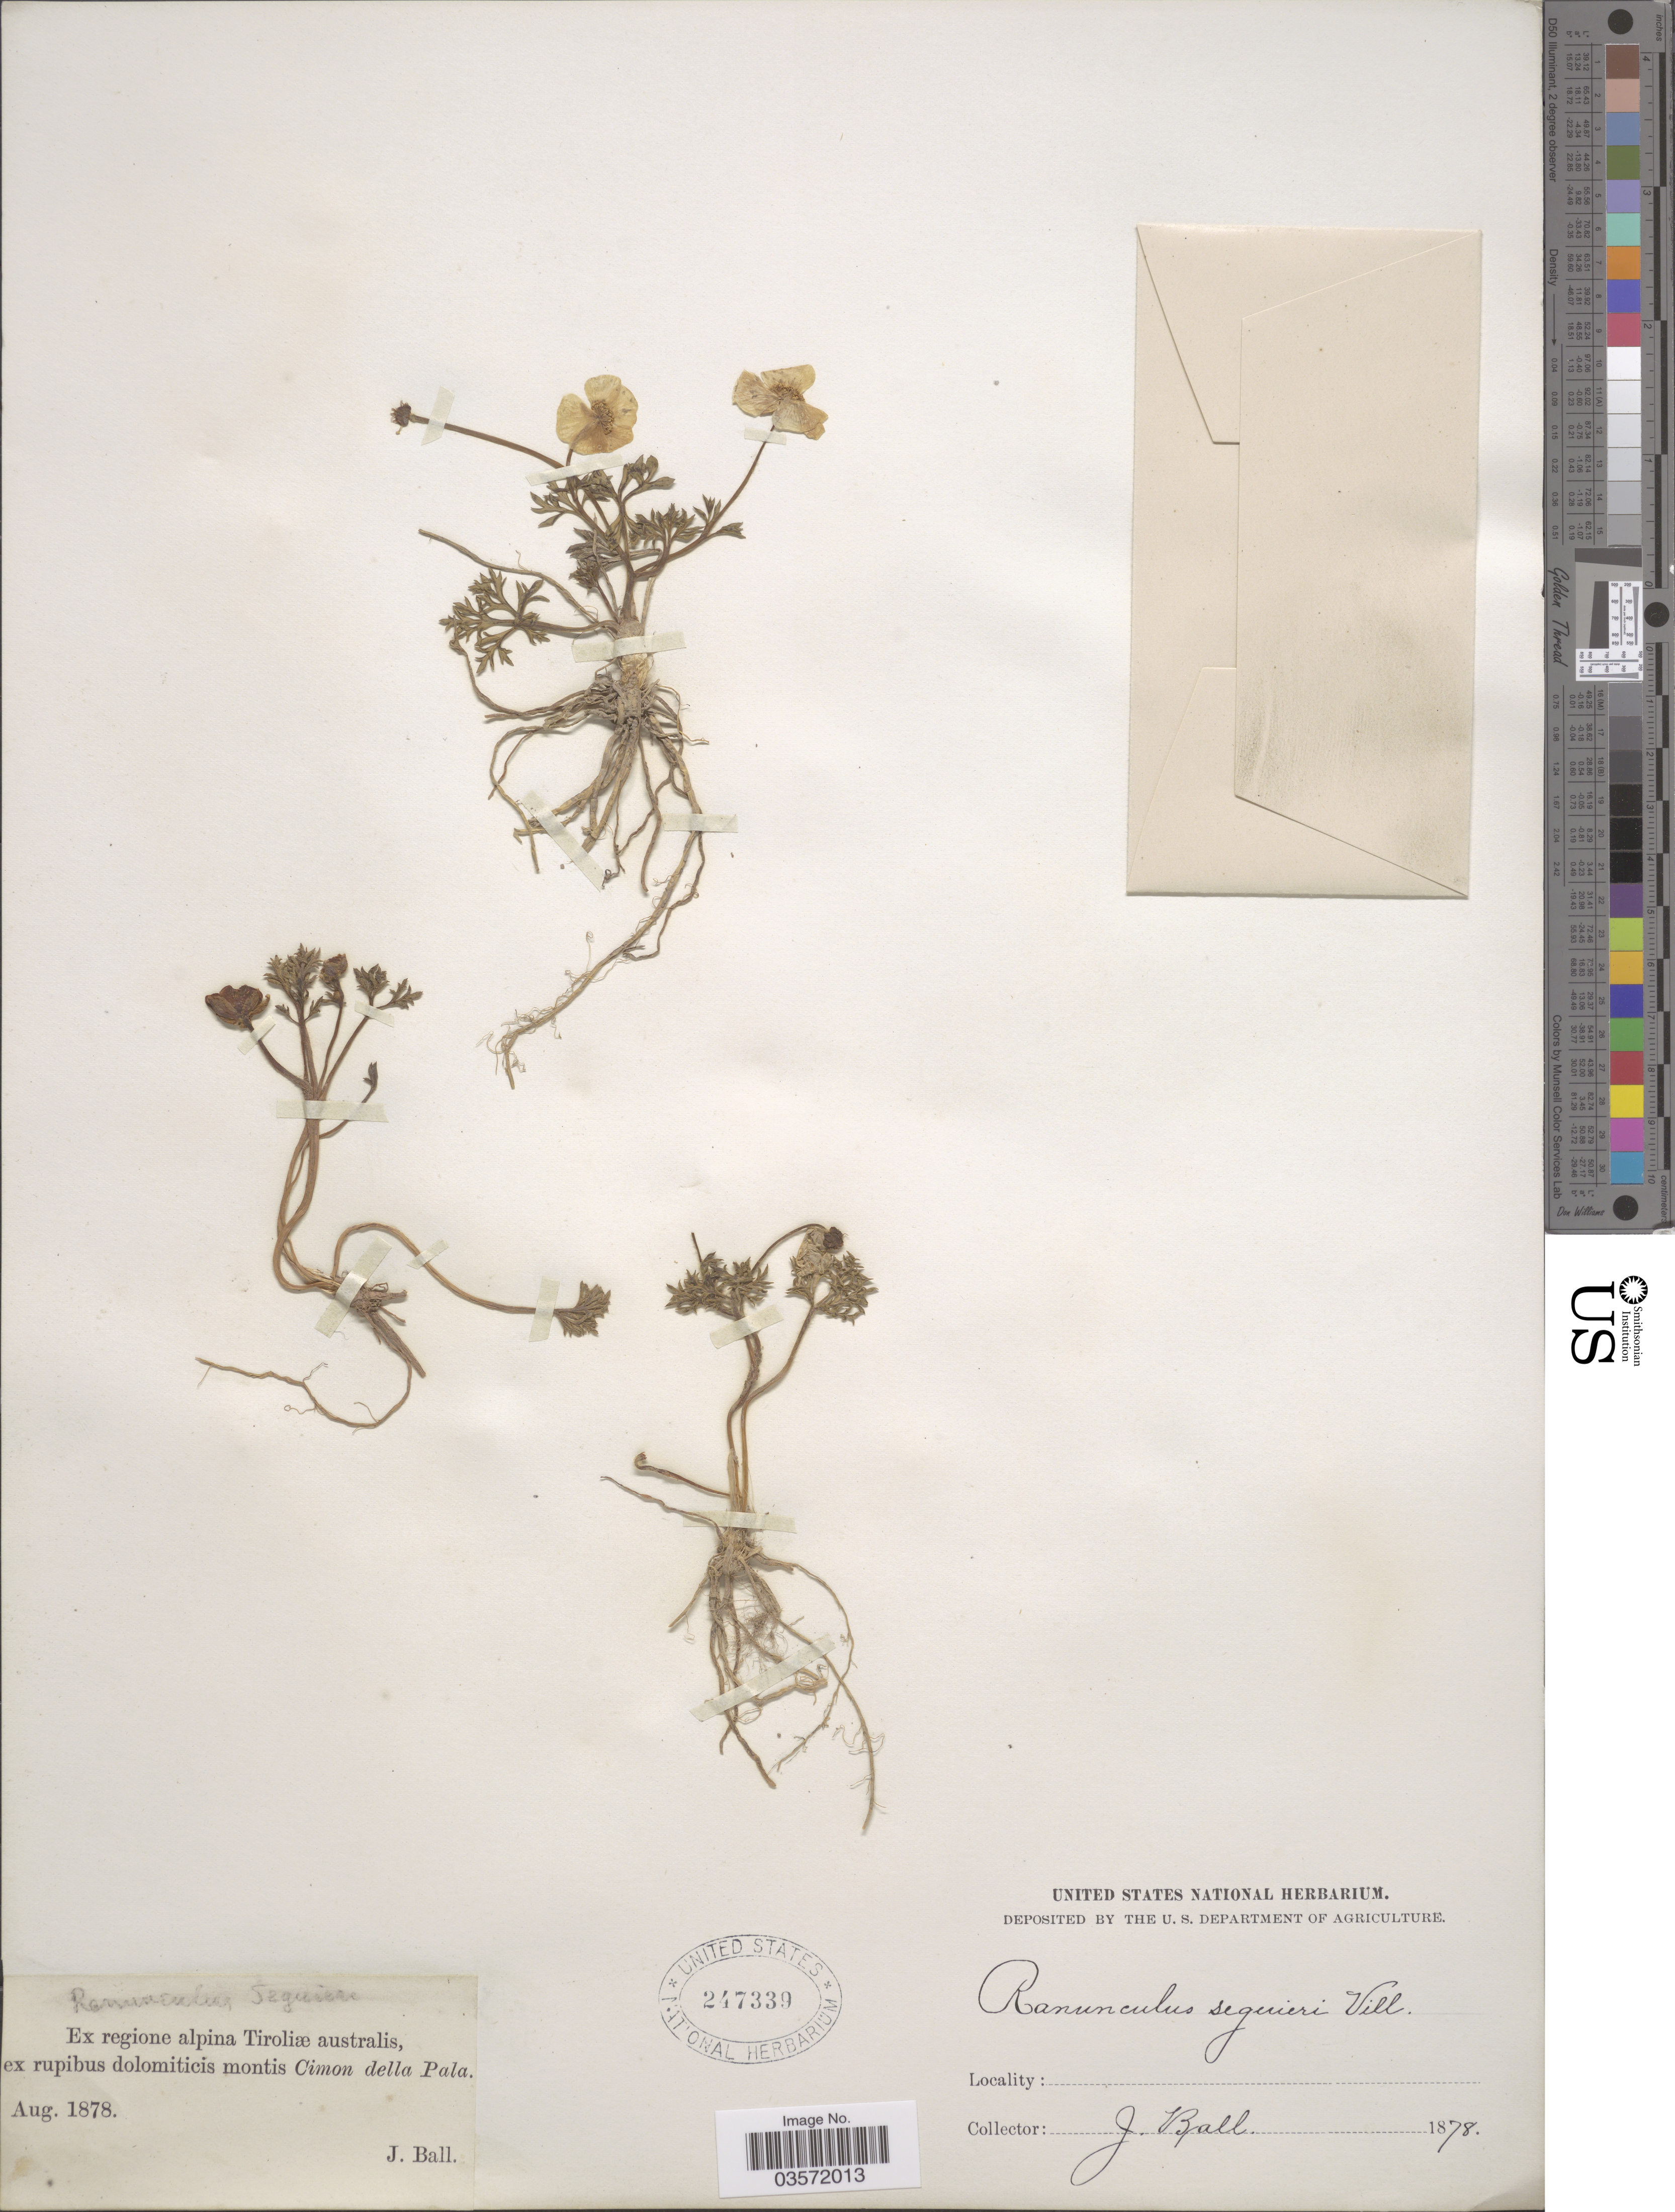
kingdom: Plantae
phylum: Tracheophyta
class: Magnoliopsida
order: Ranunculales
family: Ranunculaceae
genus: Ranunculus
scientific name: Ranunculus seguieri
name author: Vill.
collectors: J. Ball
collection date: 1878-08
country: Italy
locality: Ex regione alpina Tiroliœ australis, ex rupibus dolomiticis montis Cimon della Pala.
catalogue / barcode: US 247339